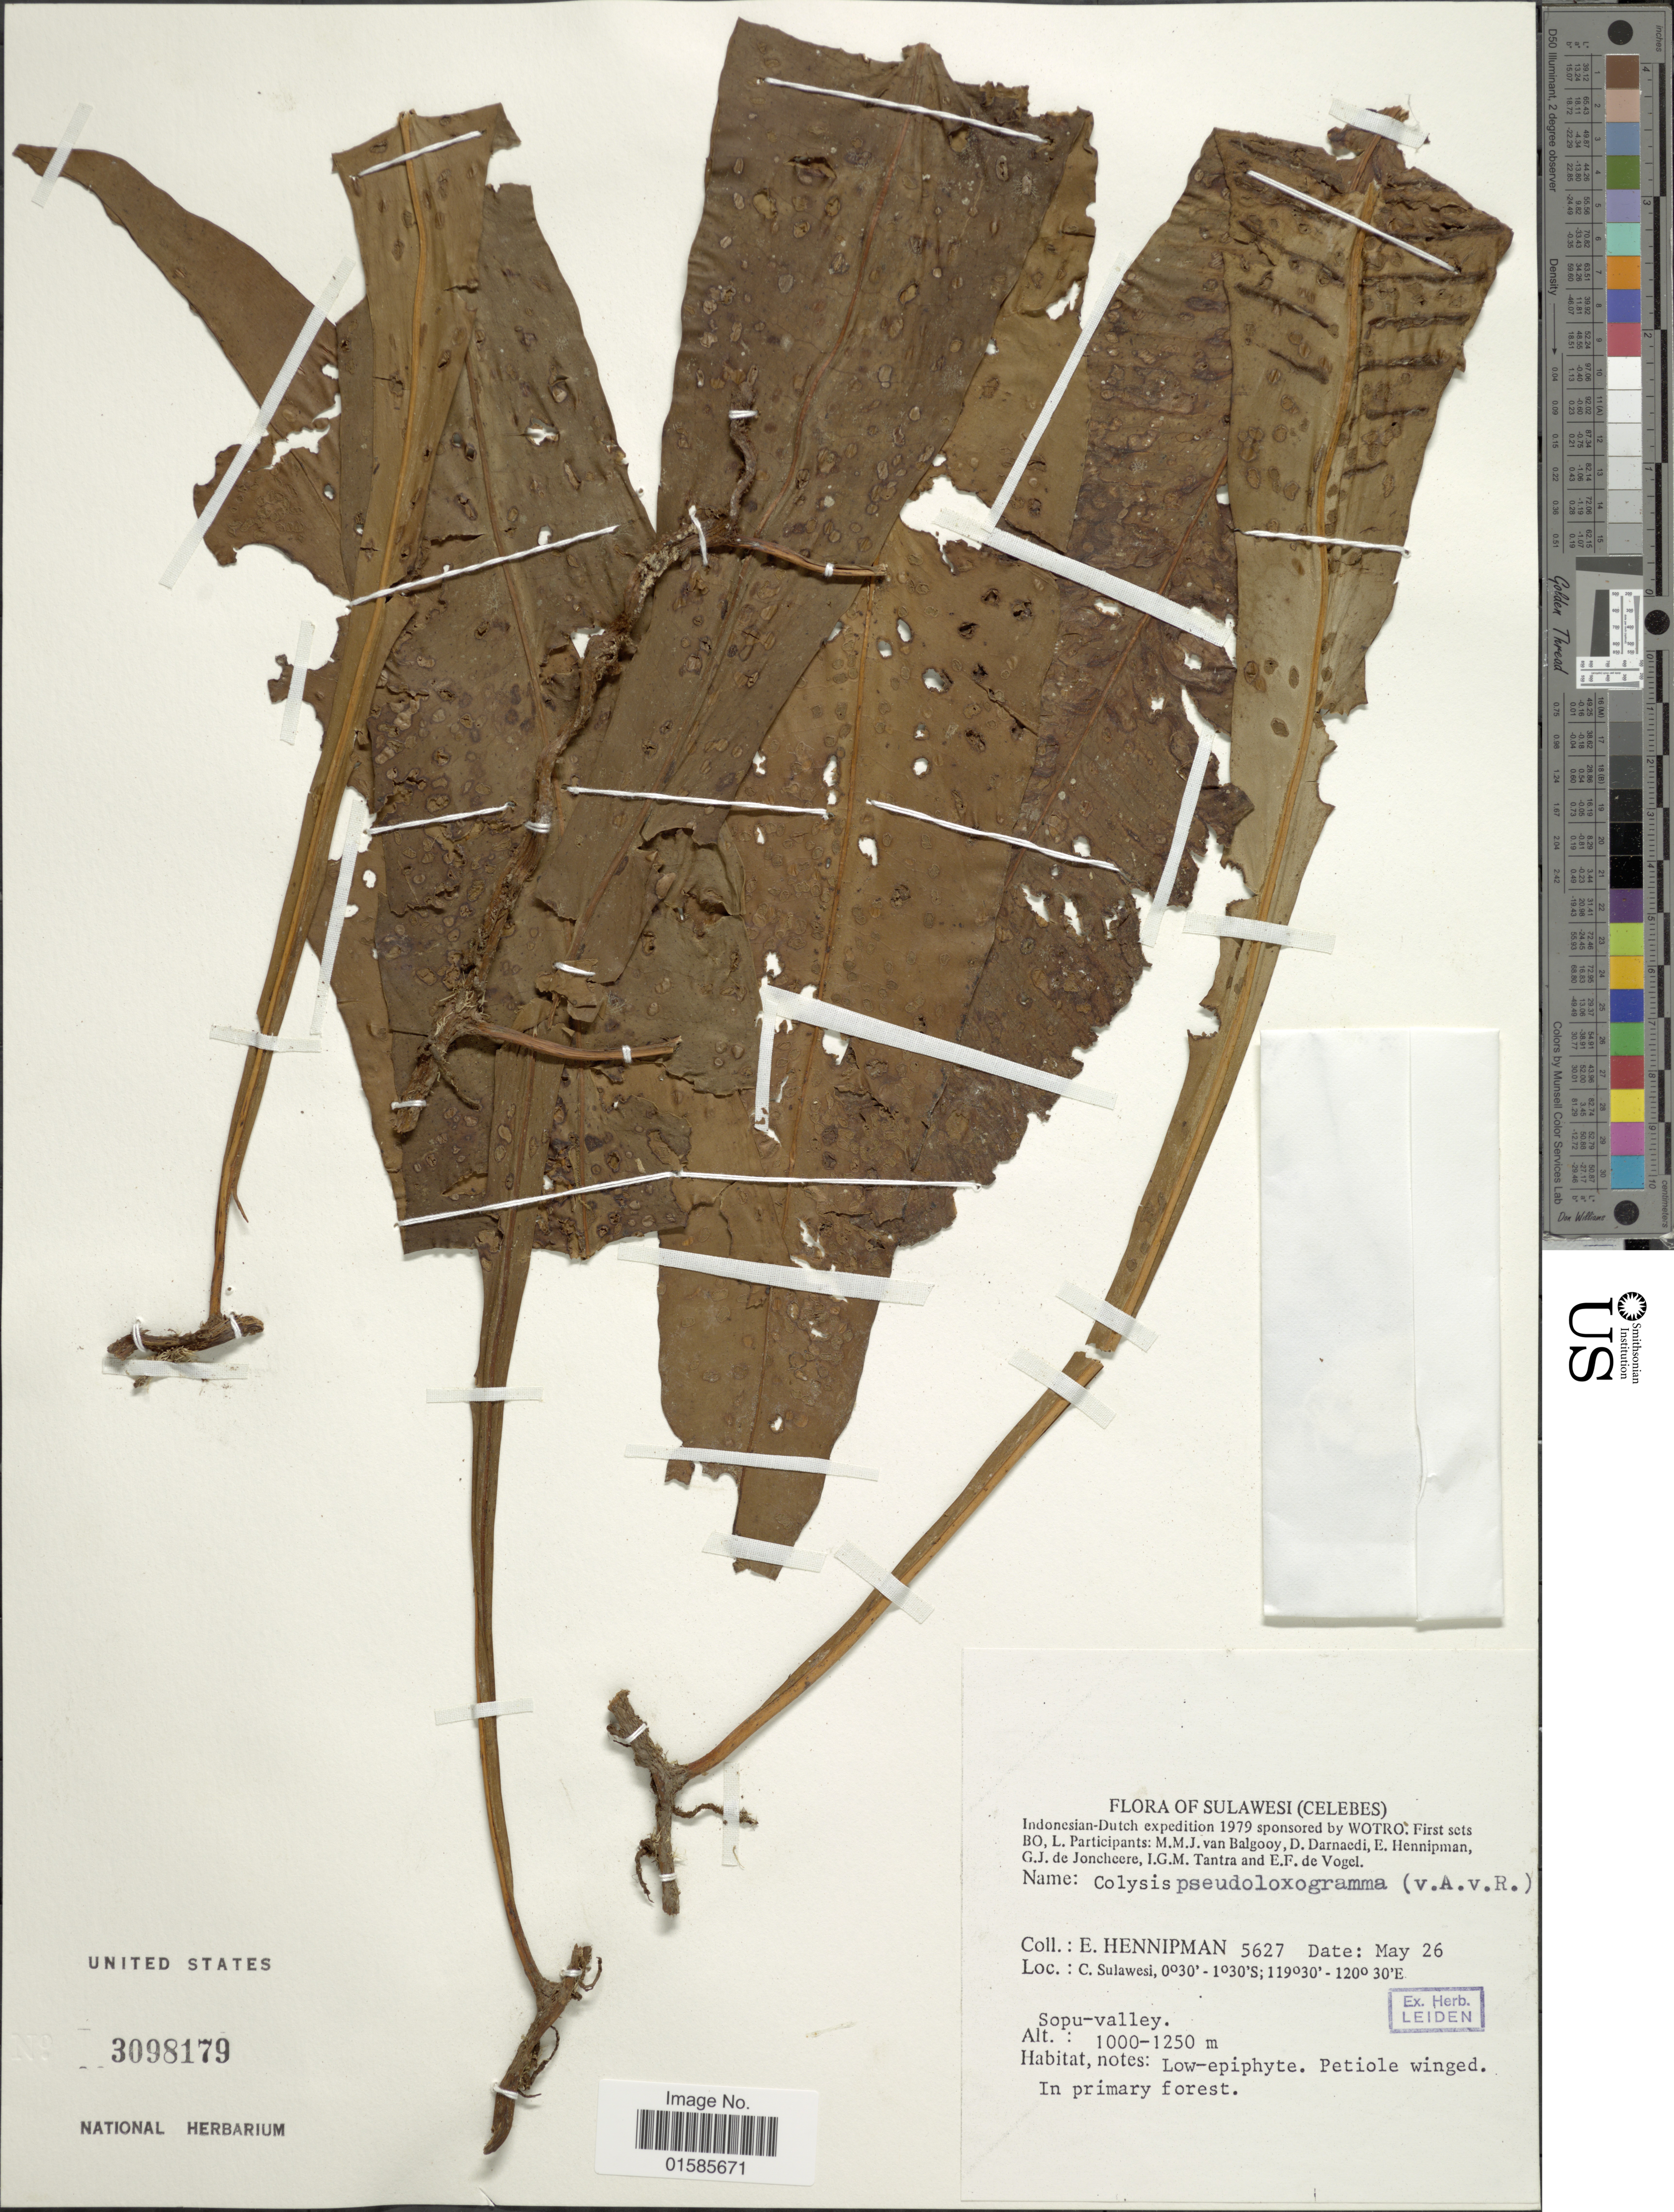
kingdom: Plantae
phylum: Tracheophyta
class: Polypodiopsida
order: Polypodiales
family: Polypodiaceae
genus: Leptochilus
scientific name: Leptochilus macrophyllus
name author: (Blume) Noot.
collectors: E. Hennipman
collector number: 5627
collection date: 1979-05-26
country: Indonesia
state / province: Sulawesi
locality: (Celebes) C. Sulawesi, Sopu-valley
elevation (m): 1000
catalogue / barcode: US 3098179